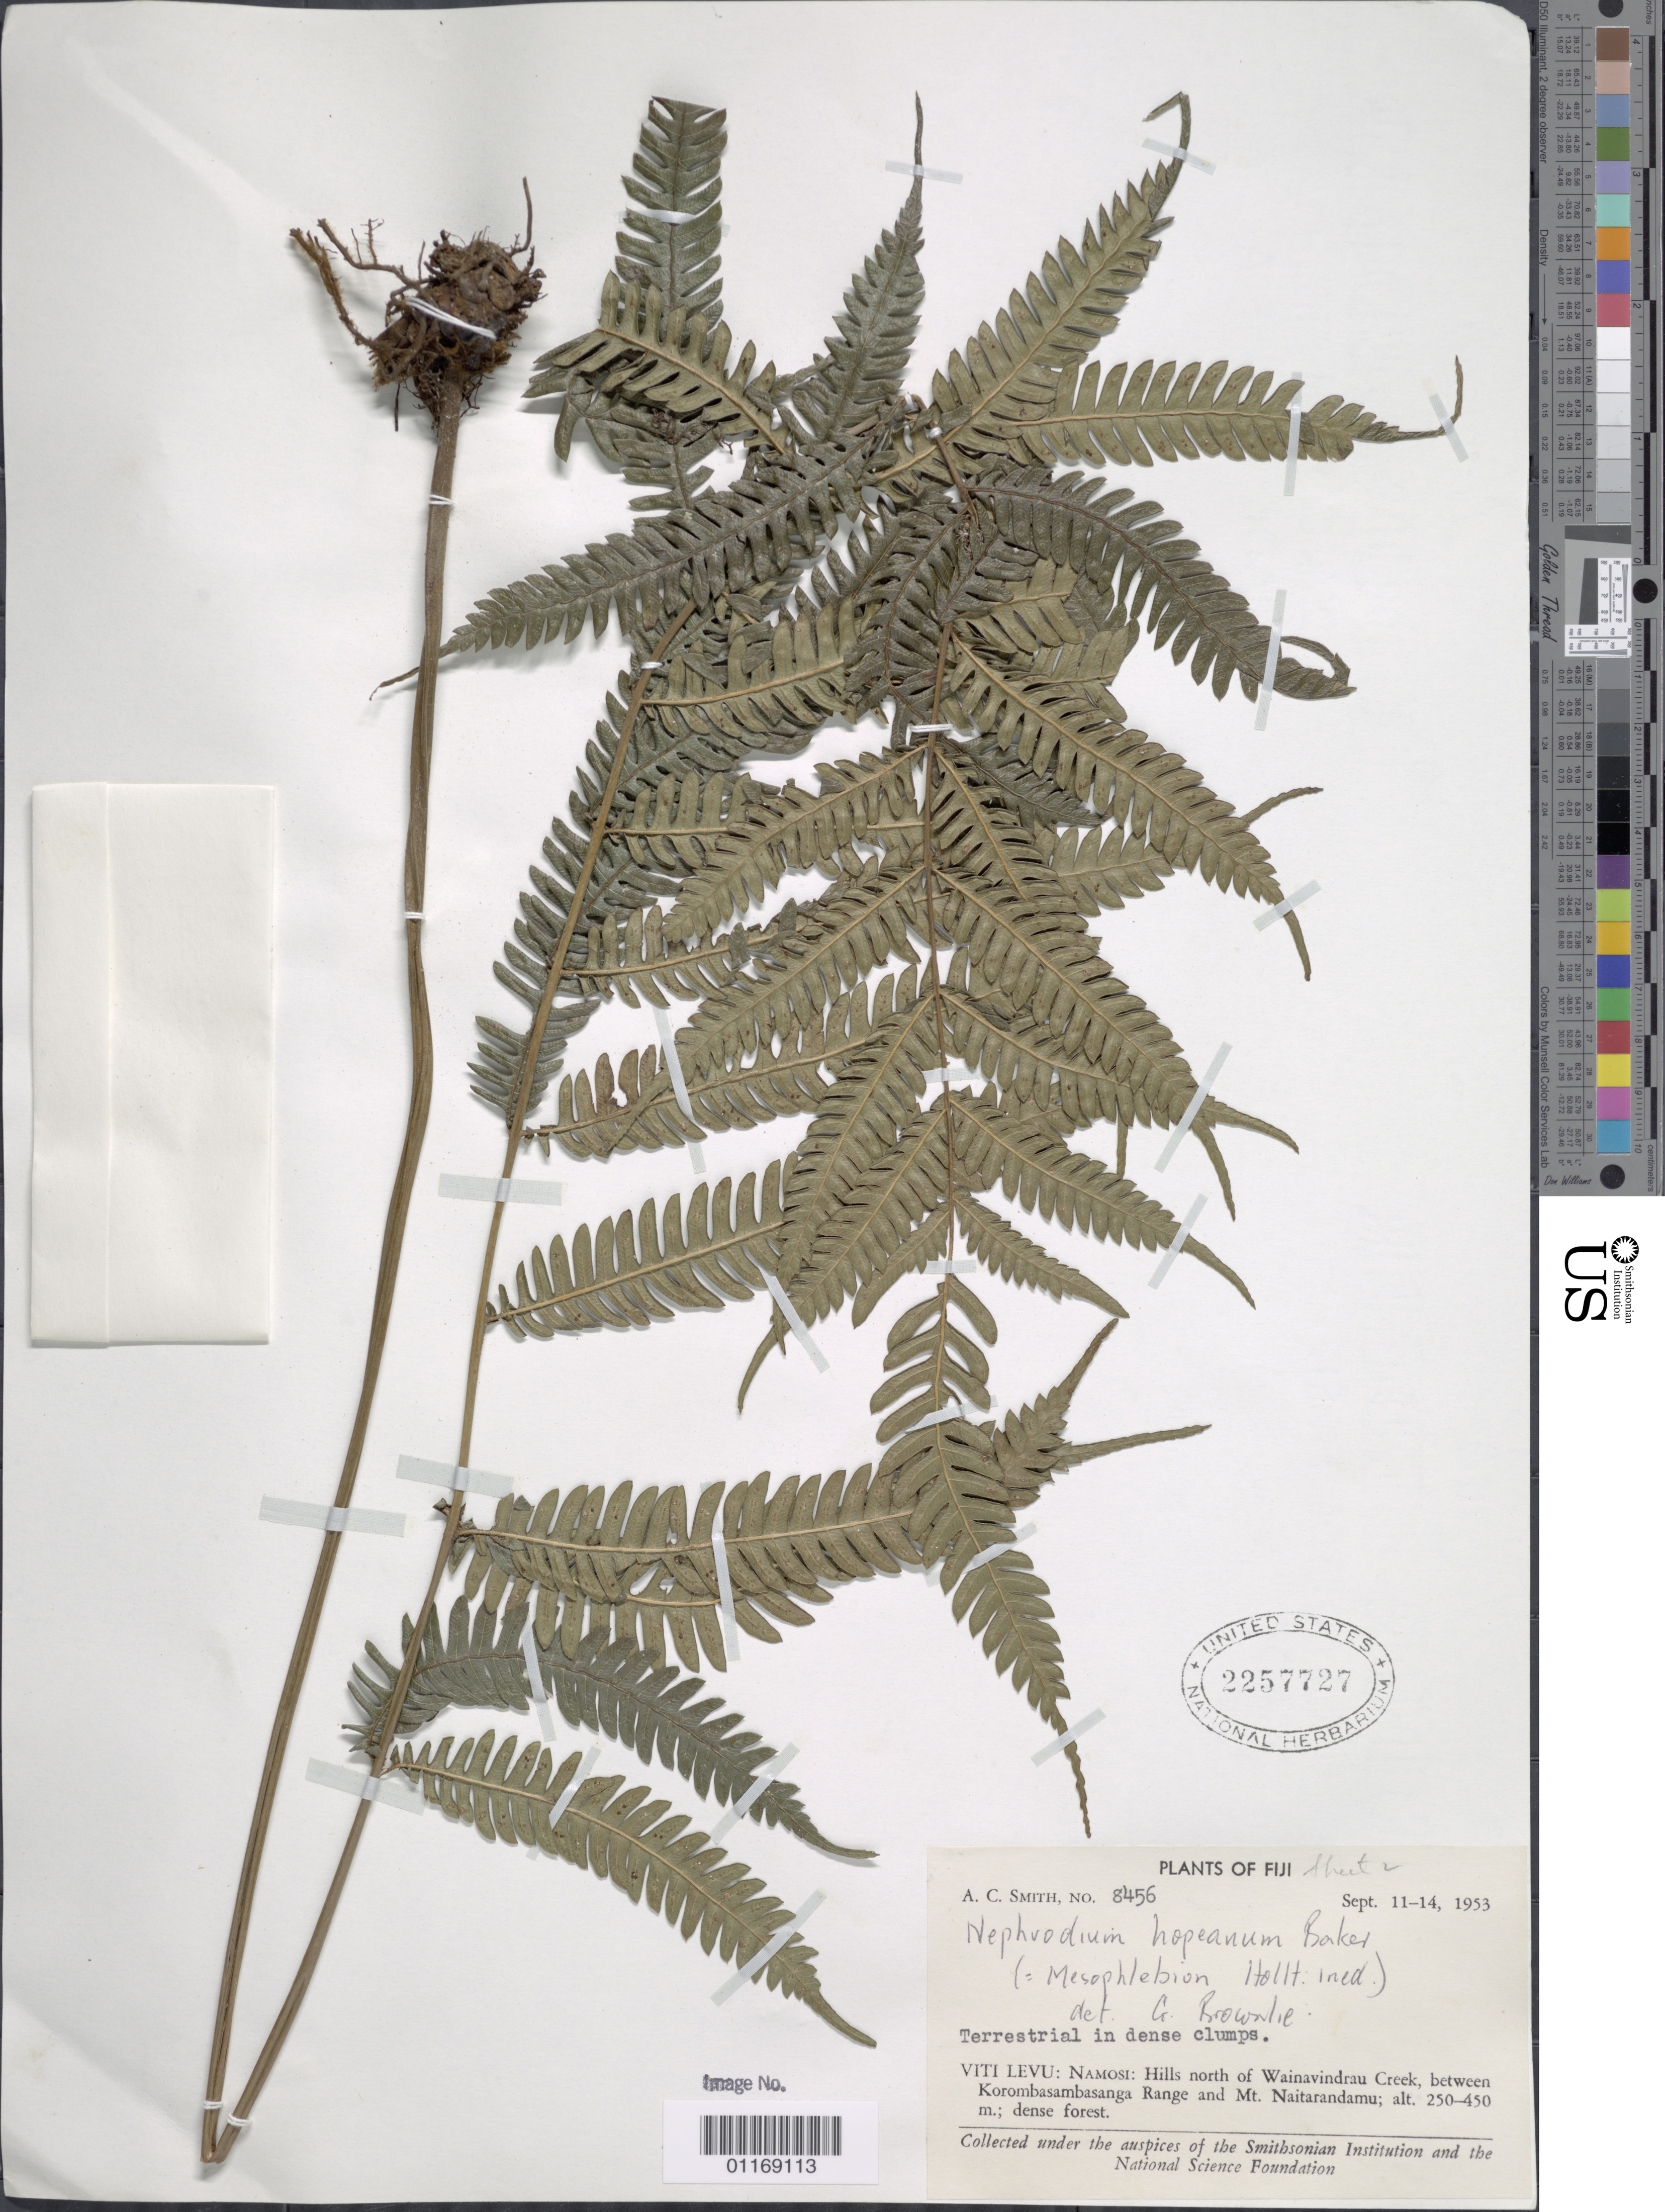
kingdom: Plantae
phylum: Tracheophyta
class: Polypodiopsida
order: Polypodiales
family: Thelypteridaceae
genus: Plesioneuron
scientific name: Plesioneuron hopeanum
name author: (Baker) Holttum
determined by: Brownlie, G.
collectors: A. C. Smith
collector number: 8456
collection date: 1953-09-11/1953-09-14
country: Fiji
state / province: Central Division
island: Viti Levu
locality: Namosi: hills North of Wainavindrau Creek, between Korombasambasanga Range and Mt. Naitarandamu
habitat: Dense forest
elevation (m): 250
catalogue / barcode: US 2257727